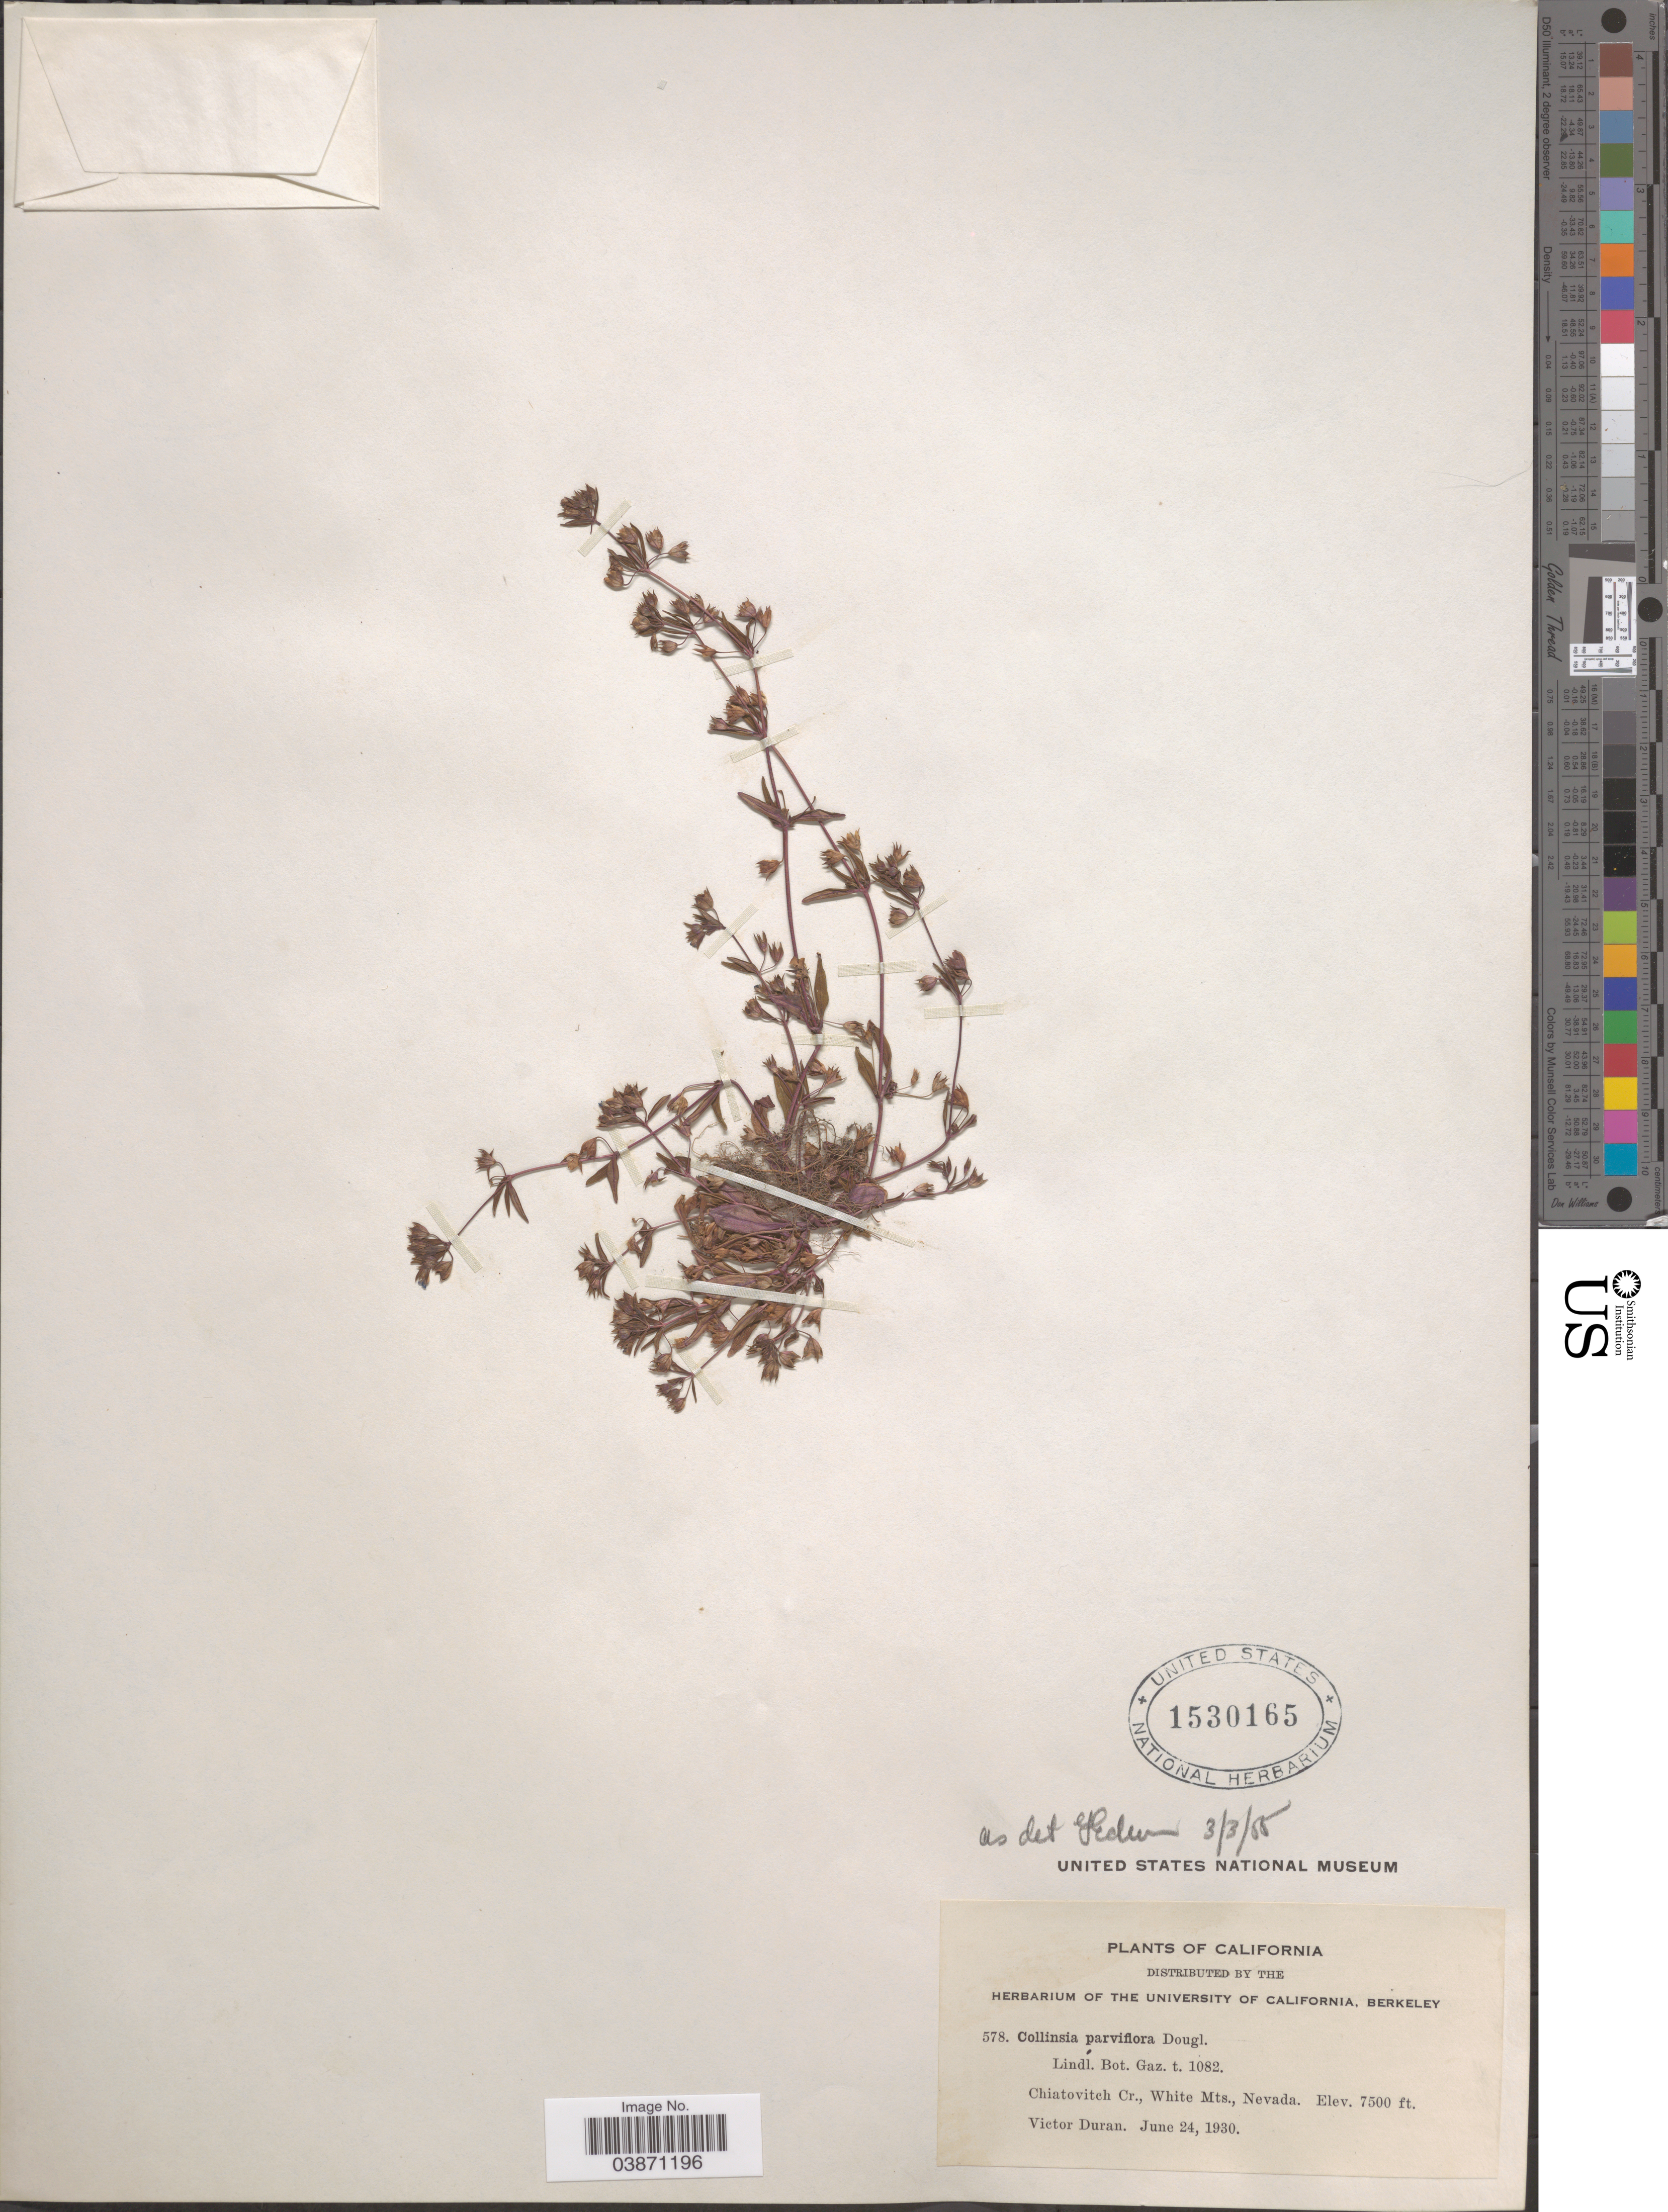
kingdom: Plantae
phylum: Tracheophyta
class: Magnoliopsida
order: Lamiales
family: Plantaginaceae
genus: Collinsia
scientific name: Collinsia parviflora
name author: Douglas ex Lindl.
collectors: V. Duran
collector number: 578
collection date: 1930-06-24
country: United States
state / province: California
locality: Chiatovitch Cr., White Mts., Nevada.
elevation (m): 2286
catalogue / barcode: US 1530165